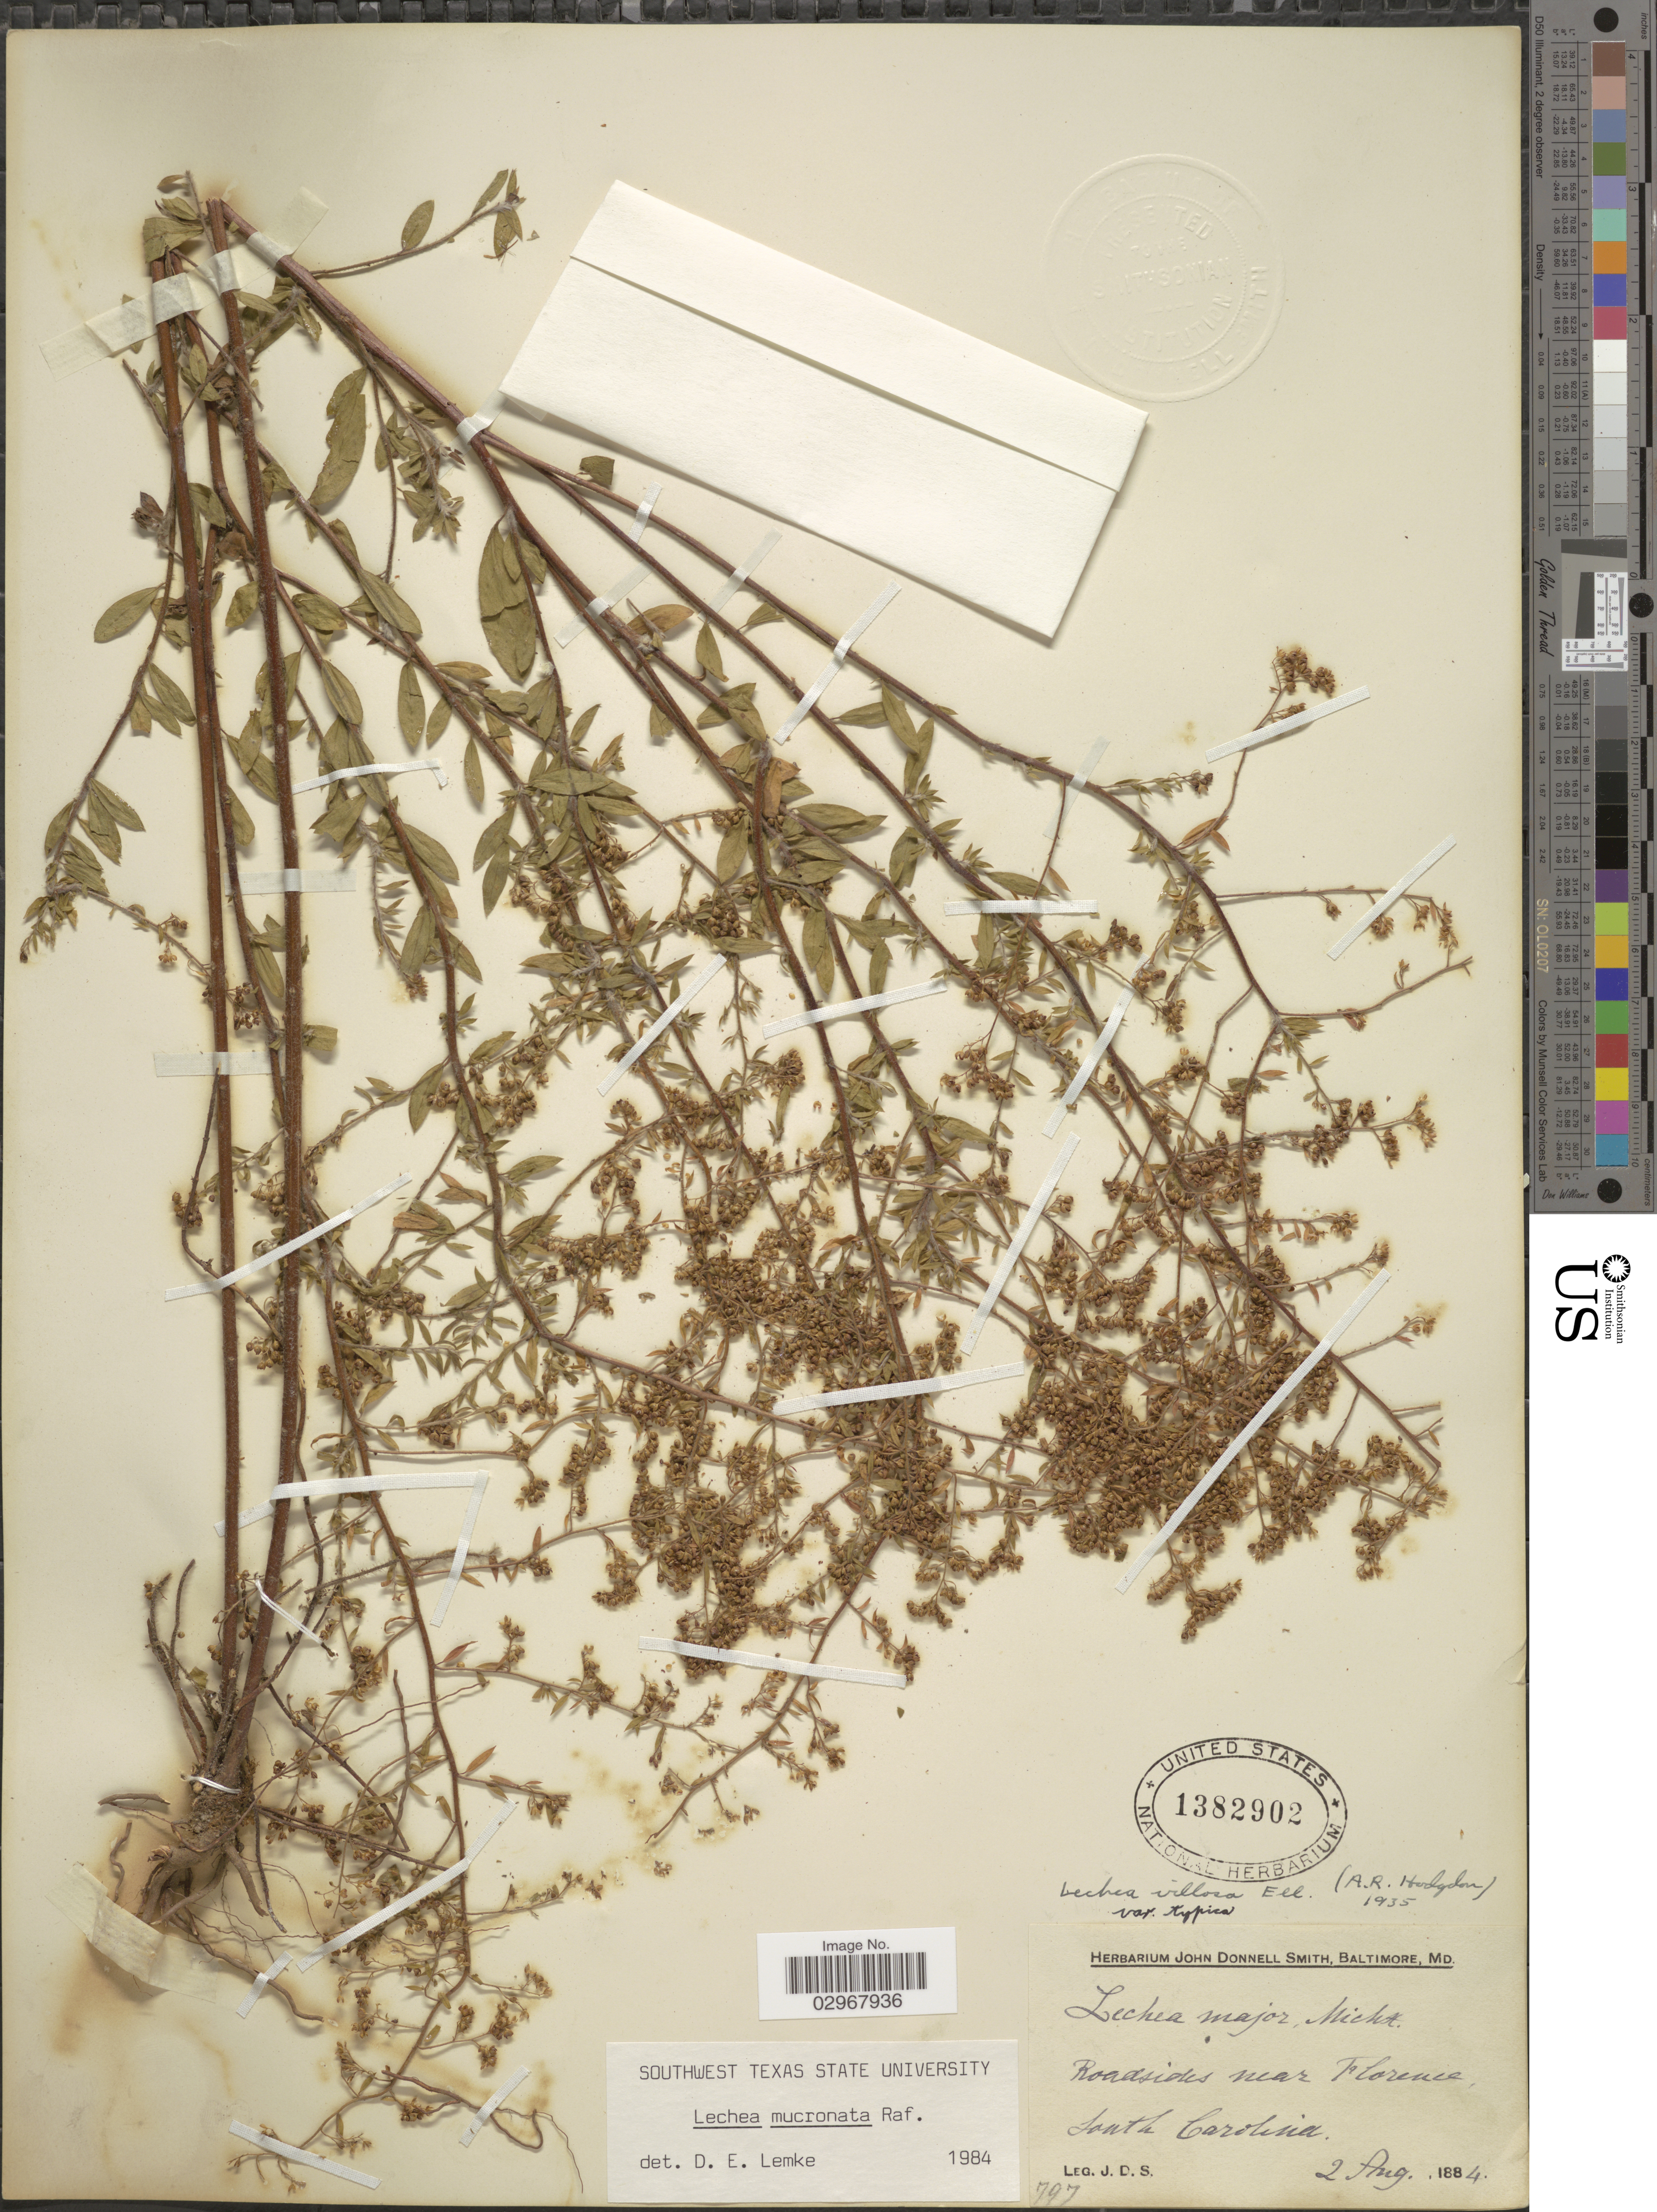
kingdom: Plantae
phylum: Tracheophyta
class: Magnoliopsida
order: Malvales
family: Cistaceae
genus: Lechea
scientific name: Lechea mucronata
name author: Raf.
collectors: J. Donnell Smith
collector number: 797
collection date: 1884-08-02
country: United States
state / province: South Carolina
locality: Roadsides near Florence.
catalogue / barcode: US 1382902